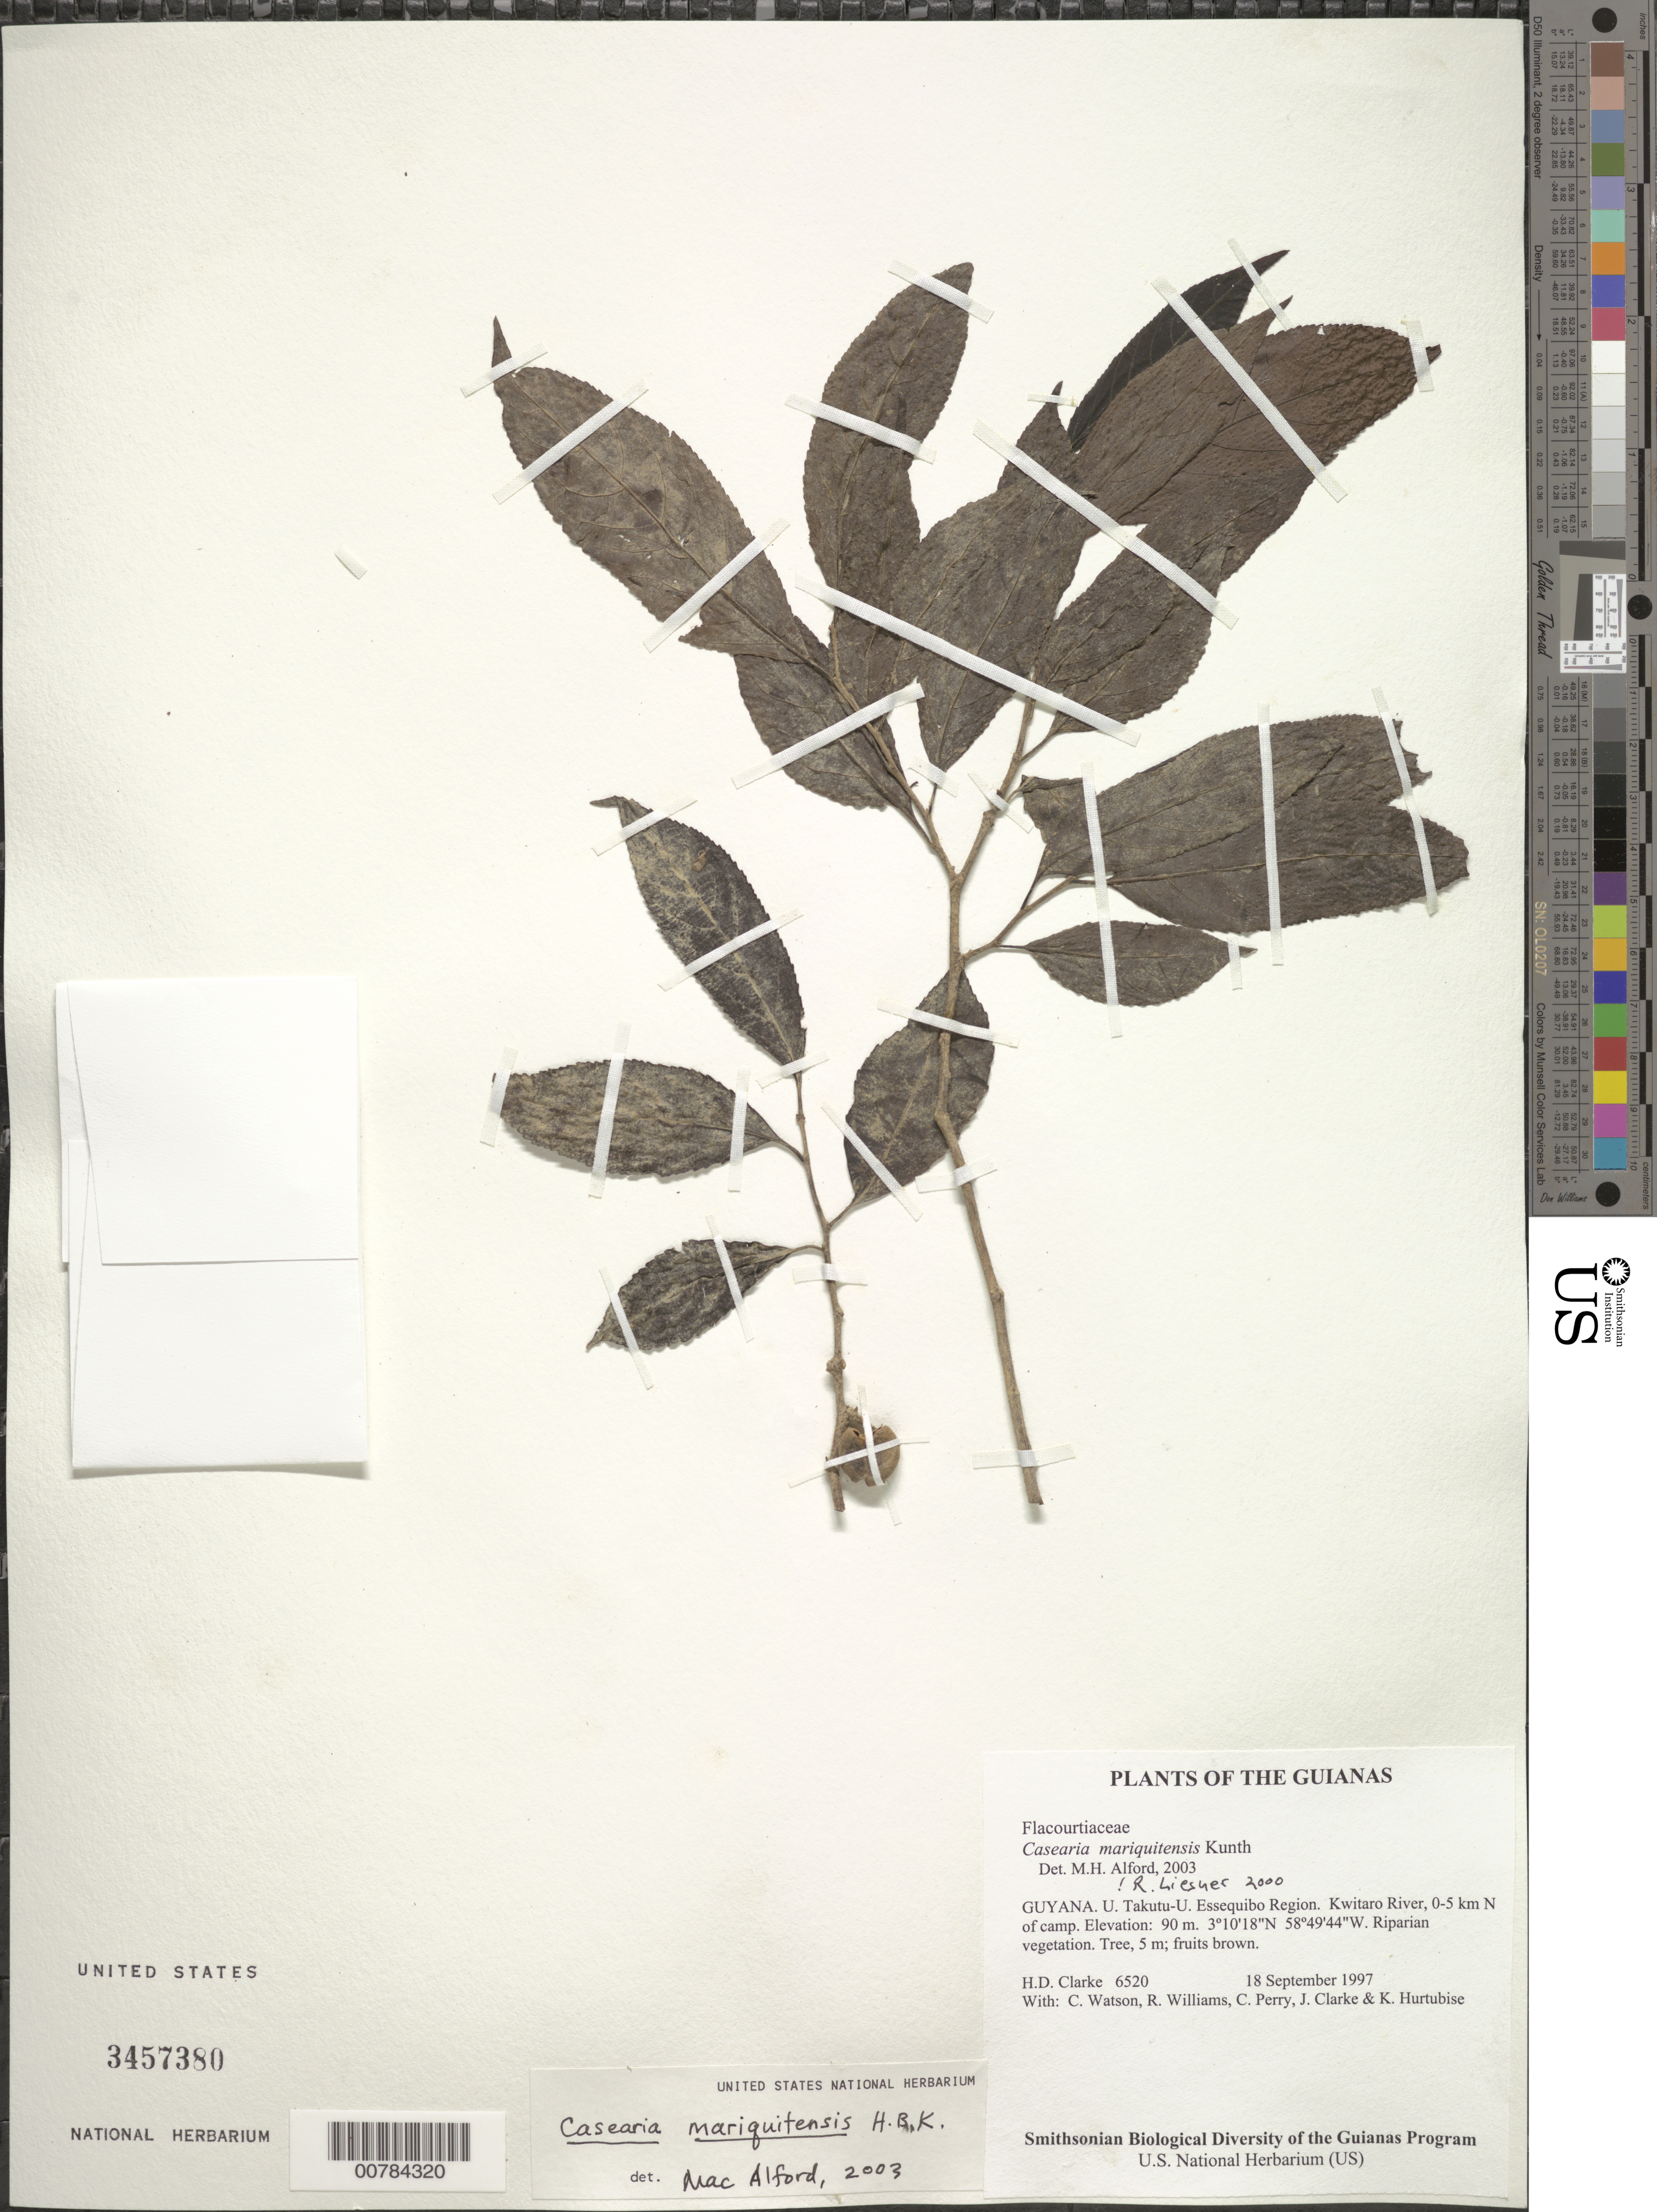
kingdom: Plantae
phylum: Tracheophyta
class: Magnoliopsida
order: Malpighiales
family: Salicaceae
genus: Casearia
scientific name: Casearia mariquitensis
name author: Kunth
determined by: Liesner, R. L.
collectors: H. D. Clarke, C. Watson, R. Williams, C. Perry, J. Clarke & K. Hurtubise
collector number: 6520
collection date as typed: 18 September 1997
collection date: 1997-09-18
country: Guyana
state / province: U. Takutu-U. Essequibo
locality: Kwitaro River, 0-5 km N of camp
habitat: Riparian vegetation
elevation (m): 90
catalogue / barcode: US 3457380